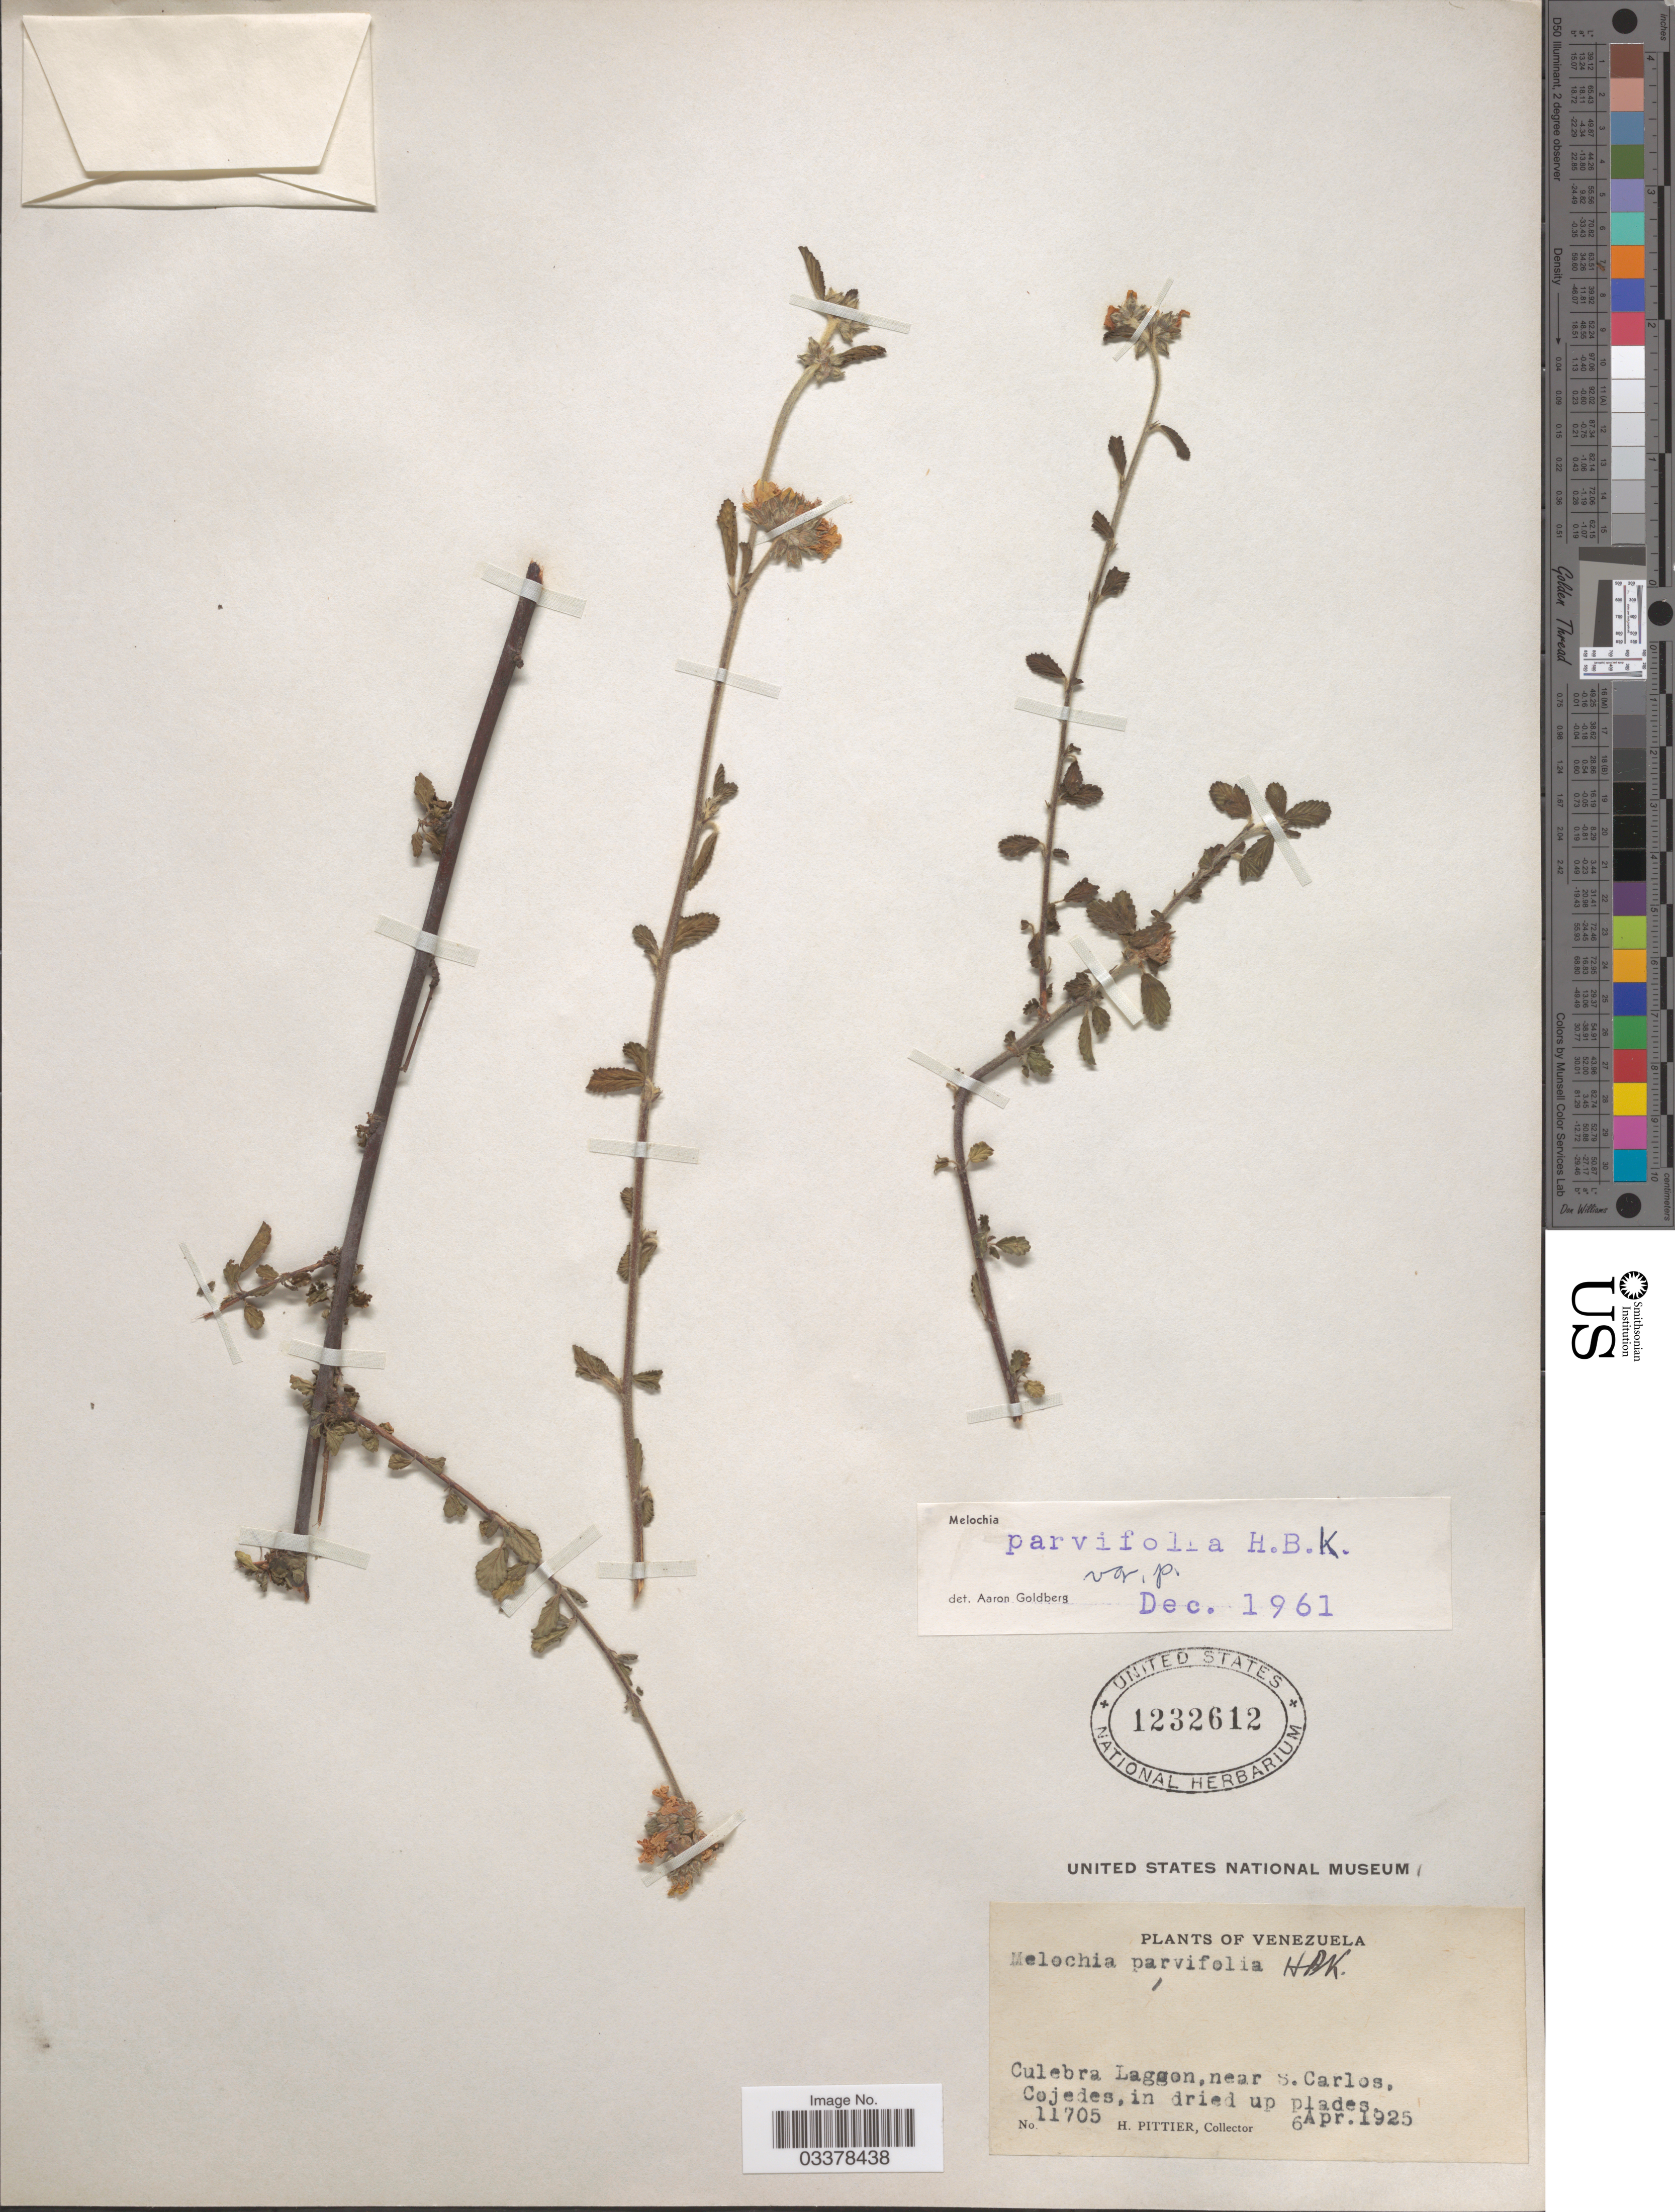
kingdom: Plantae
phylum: Tracheophyta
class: Magnoliopsida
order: Malvales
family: Malvaceae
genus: Melochia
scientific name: Melochia parvifolia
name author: Kunth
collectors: H. F. Pittier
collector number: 11705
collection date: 1925-04-06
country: Venezuela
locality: Culebra Lagoon, near S. Carlos, Cojedes.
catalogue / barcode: US 1232612